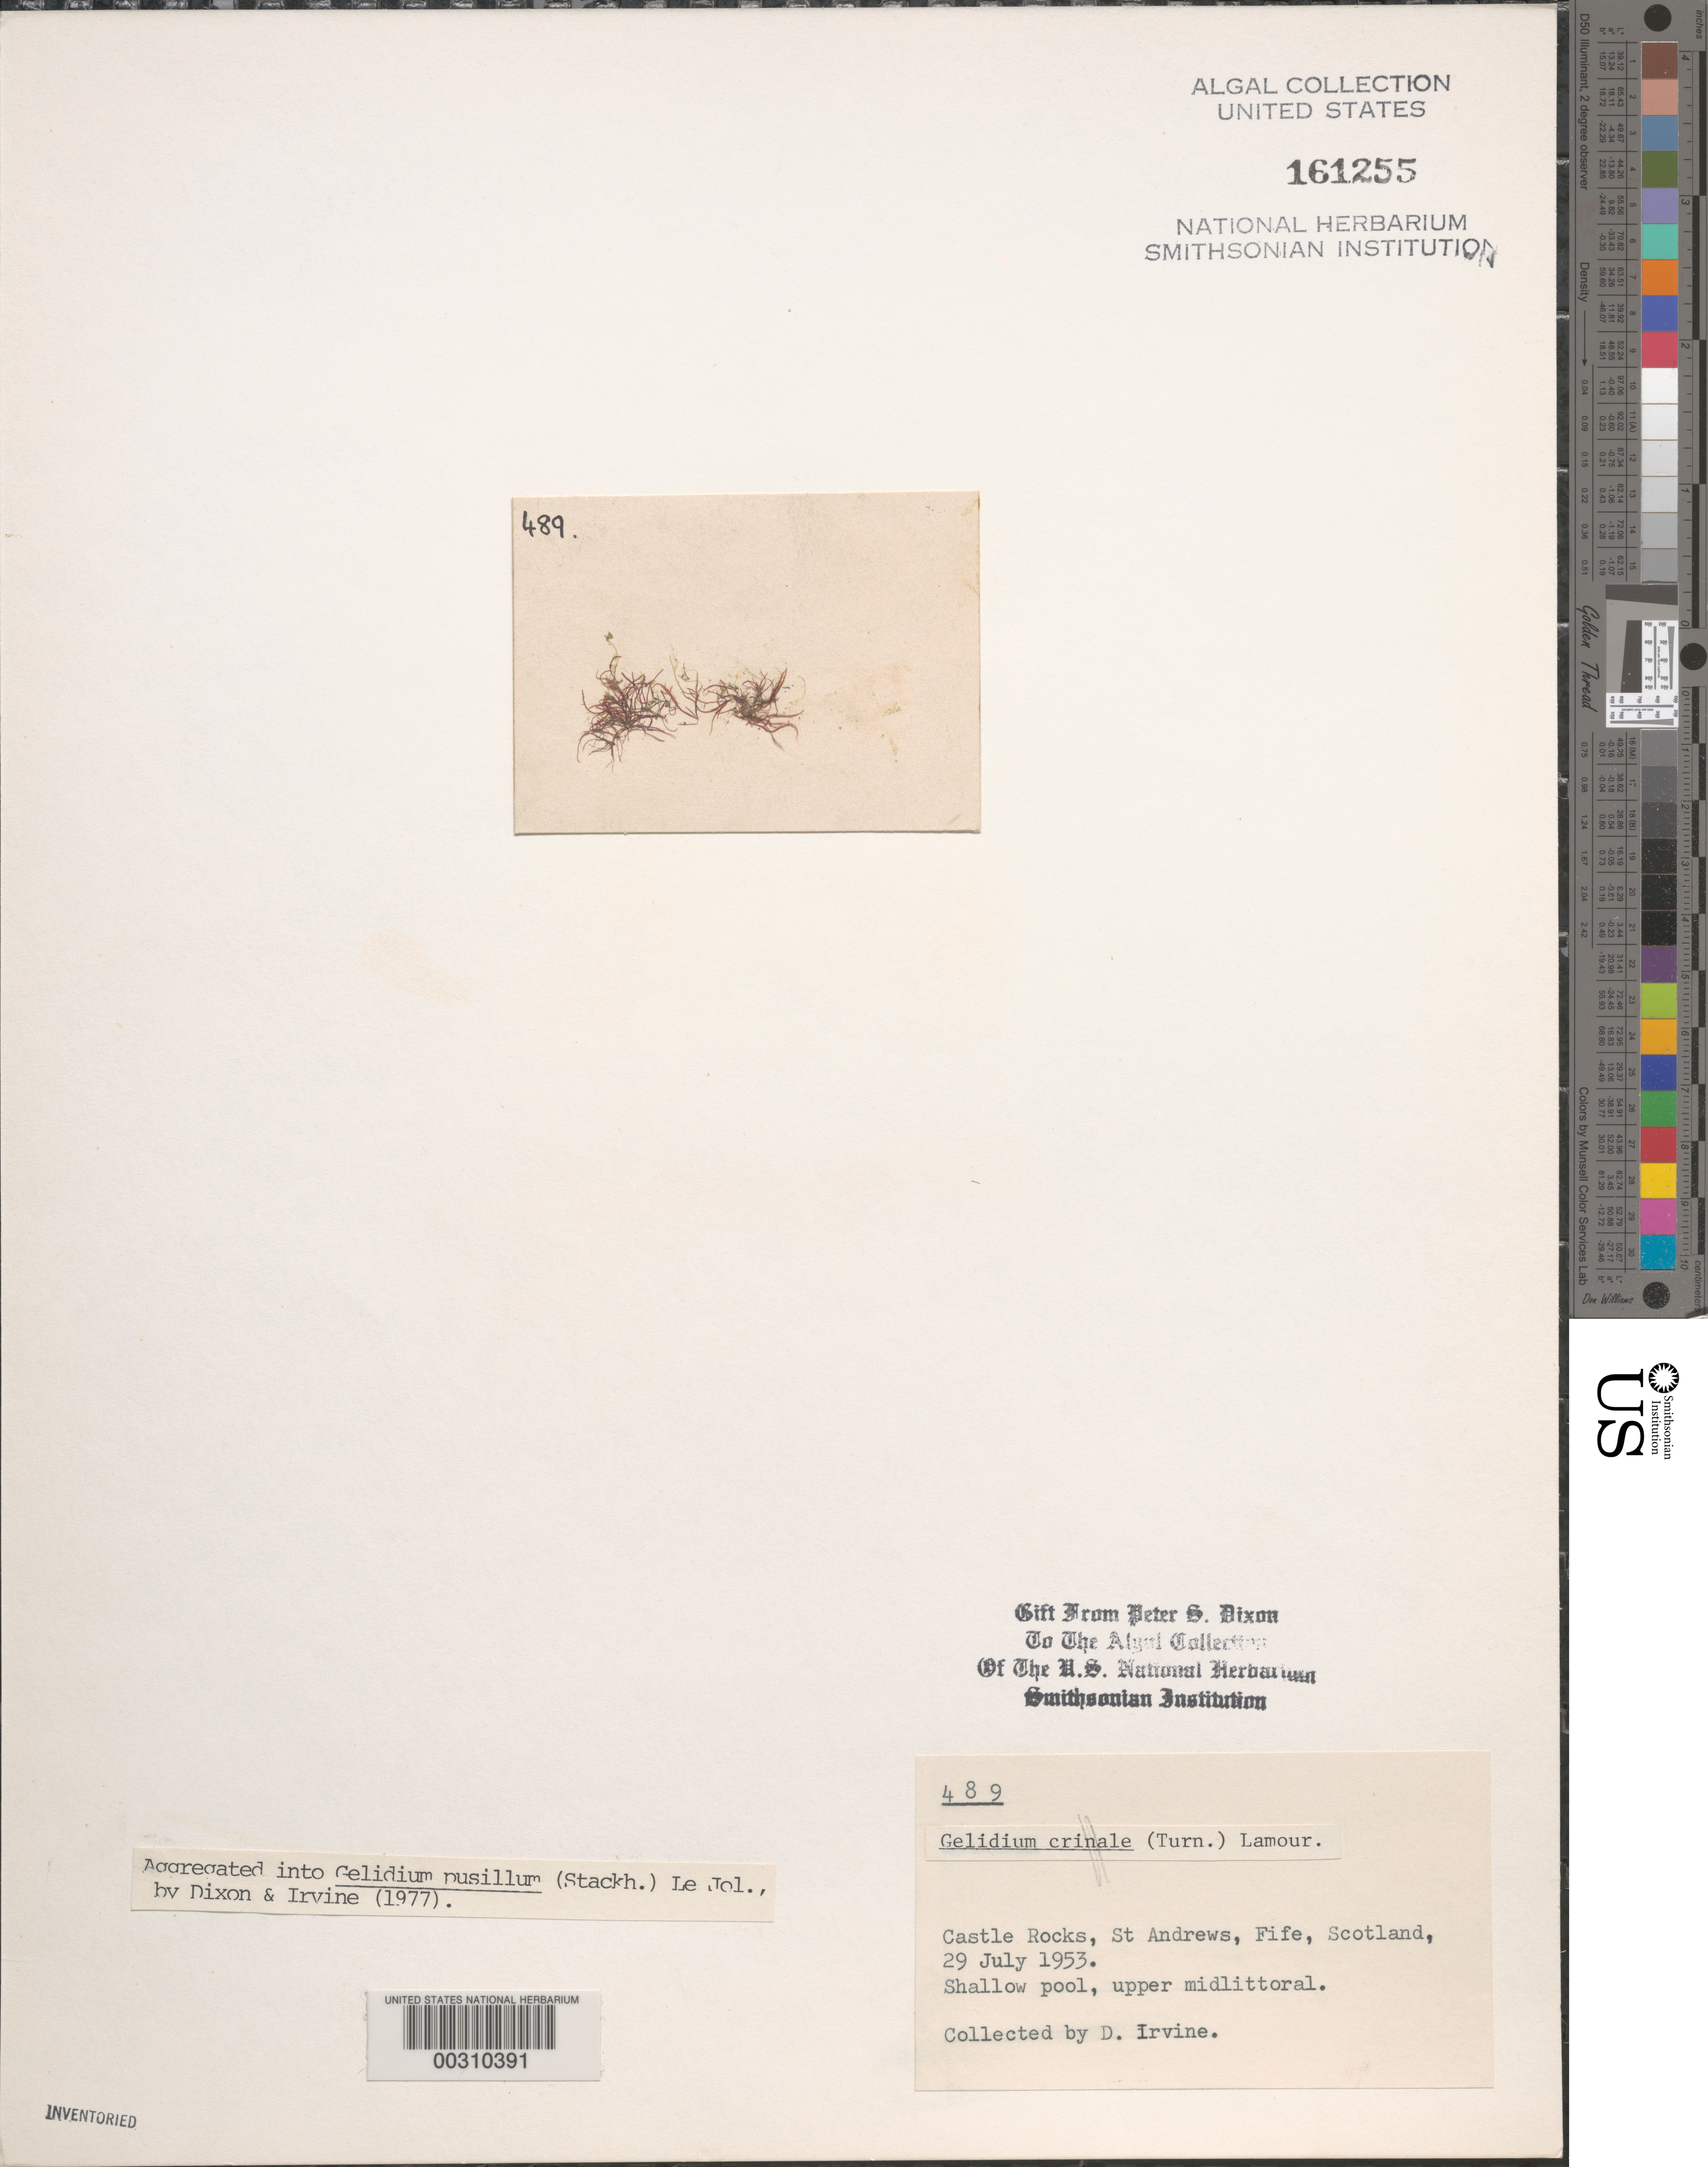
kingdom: Plantae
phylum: Rhodophyta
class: Florideophyceae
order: Gelidiales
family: Gelidiaceae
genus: Gelidium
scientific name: Gelidium pusillum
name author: (Stackh.) Le Jol.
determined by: Dixon, P. S.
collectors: D. Irvine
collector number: PSD 489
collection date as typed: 29 Jul 1953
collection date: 1953-07-29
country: United Kingdom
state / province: Scotland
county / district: Fife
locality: Castle Rocks, St. Andrews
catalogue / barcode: US 161255